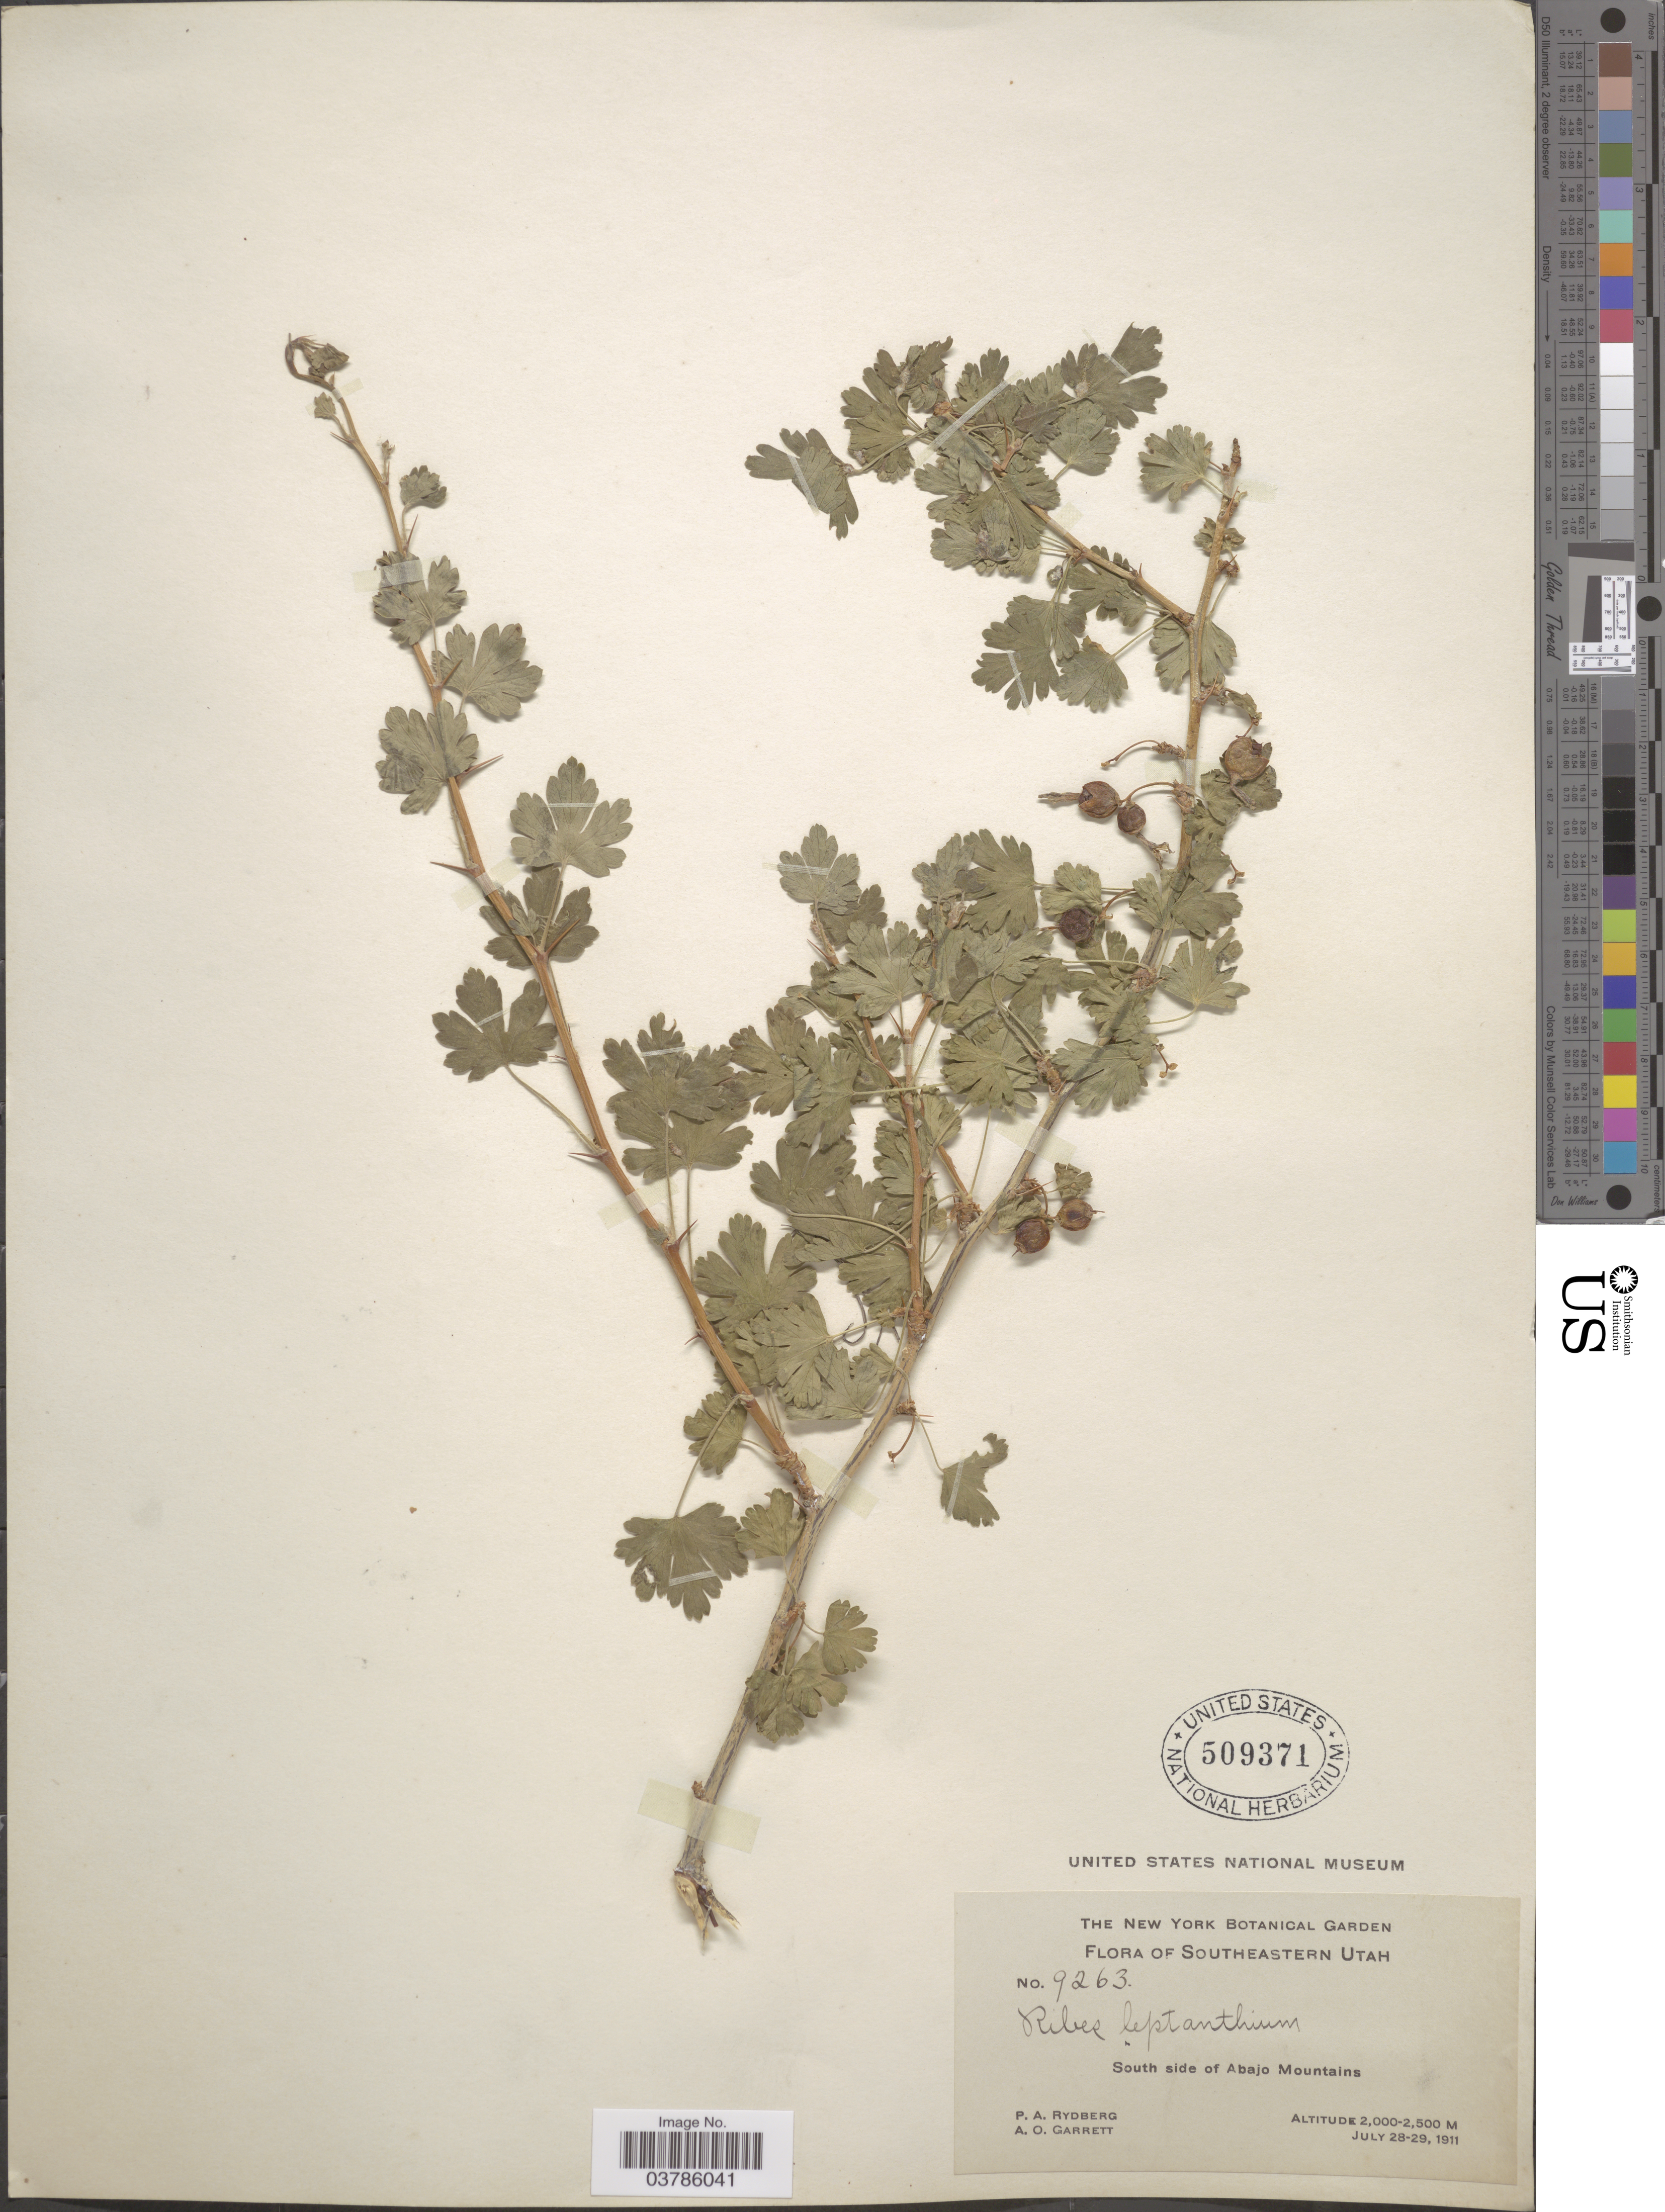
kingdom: Plantae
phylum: Tracheophyta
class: Magnoliopsida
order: Saxifragales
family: Grossulariaceae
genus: Ribes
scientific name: Ribes leptanthum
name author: A. Gray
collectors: P. A. Rydberg & A. O. Garrett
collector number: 9263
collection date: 1911-07-28/1911-07-29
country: United States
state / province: Utah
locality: Southeastern Utah. South side of Abajo Mountains.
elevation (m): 2000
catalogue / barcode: US 509371